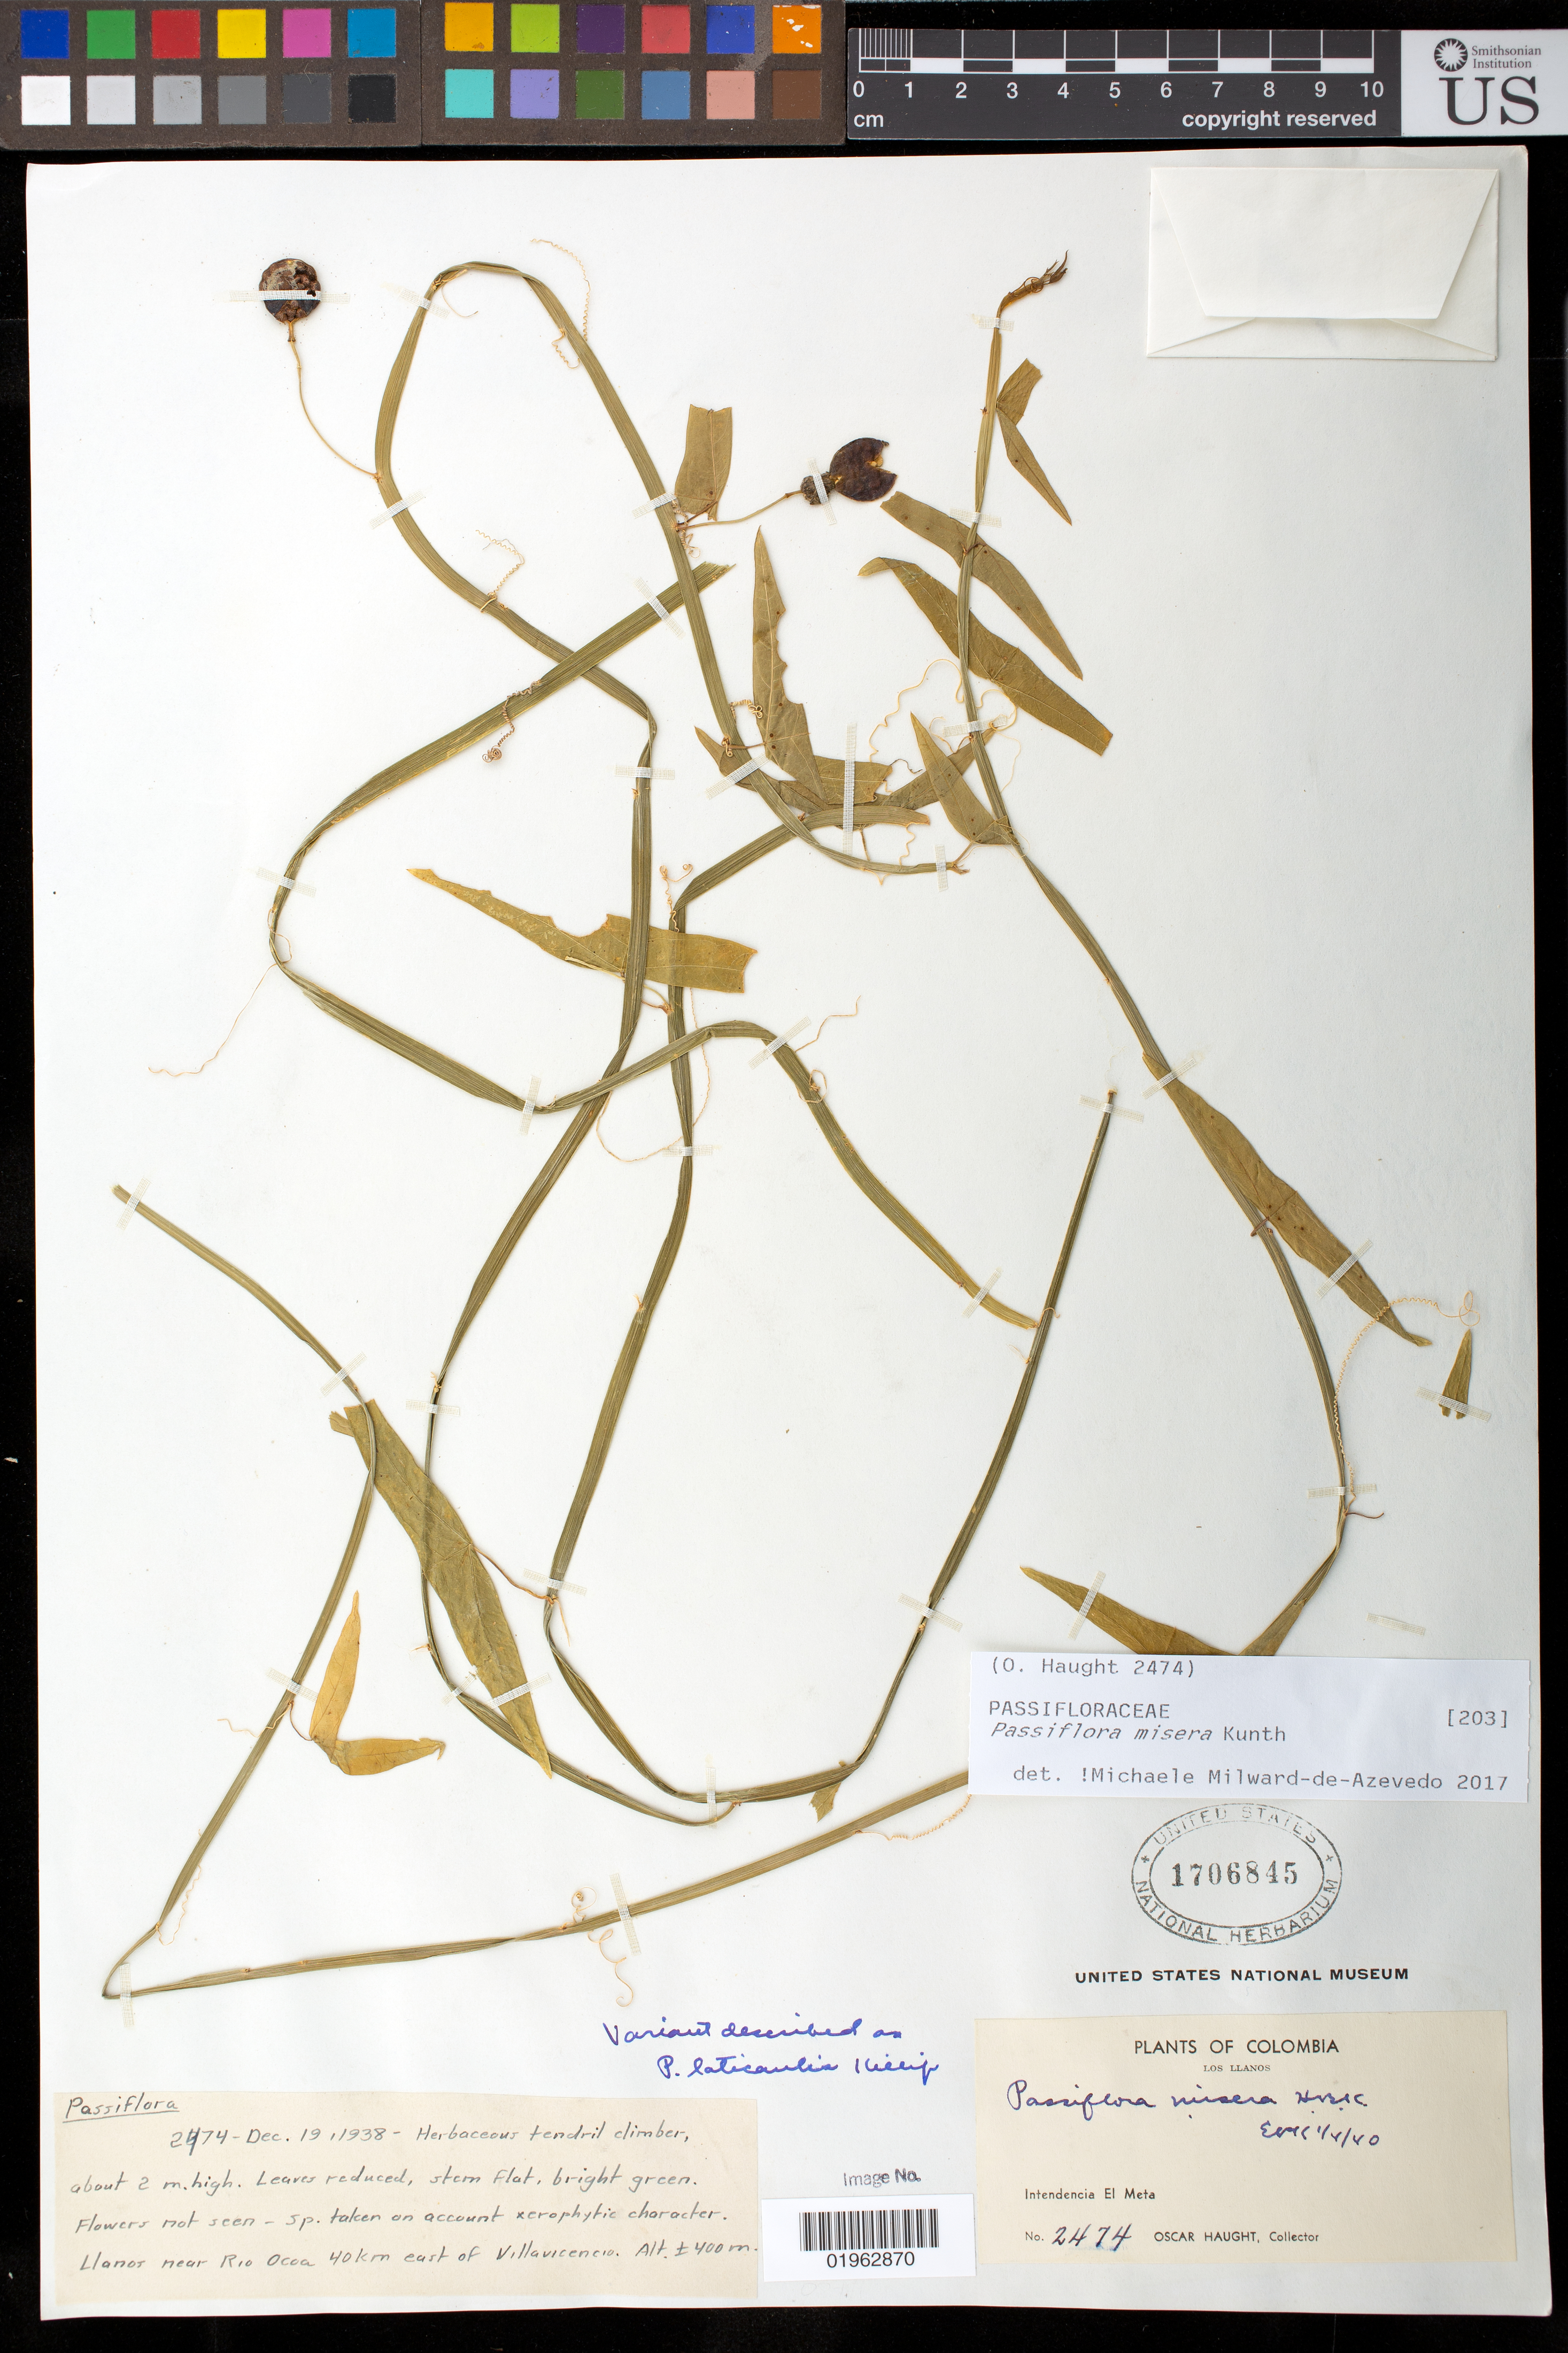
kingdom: Plantae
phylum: Tracheophyta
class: Magnoliopsida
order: Malpighiales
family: Passifloraceae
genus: Passiflora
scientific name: Passiflora misera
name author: Kunth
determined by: Azevedo, M. A. Milward de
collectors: O. L. Haught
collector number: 2474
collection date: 1938-12-19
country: Colombia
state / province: Meta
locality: Los Llanos, Intendencia El Meta, Llanos near Rio Ocoa 40 km. east of Villavicencio.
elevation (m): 400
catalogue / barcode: US 1706845